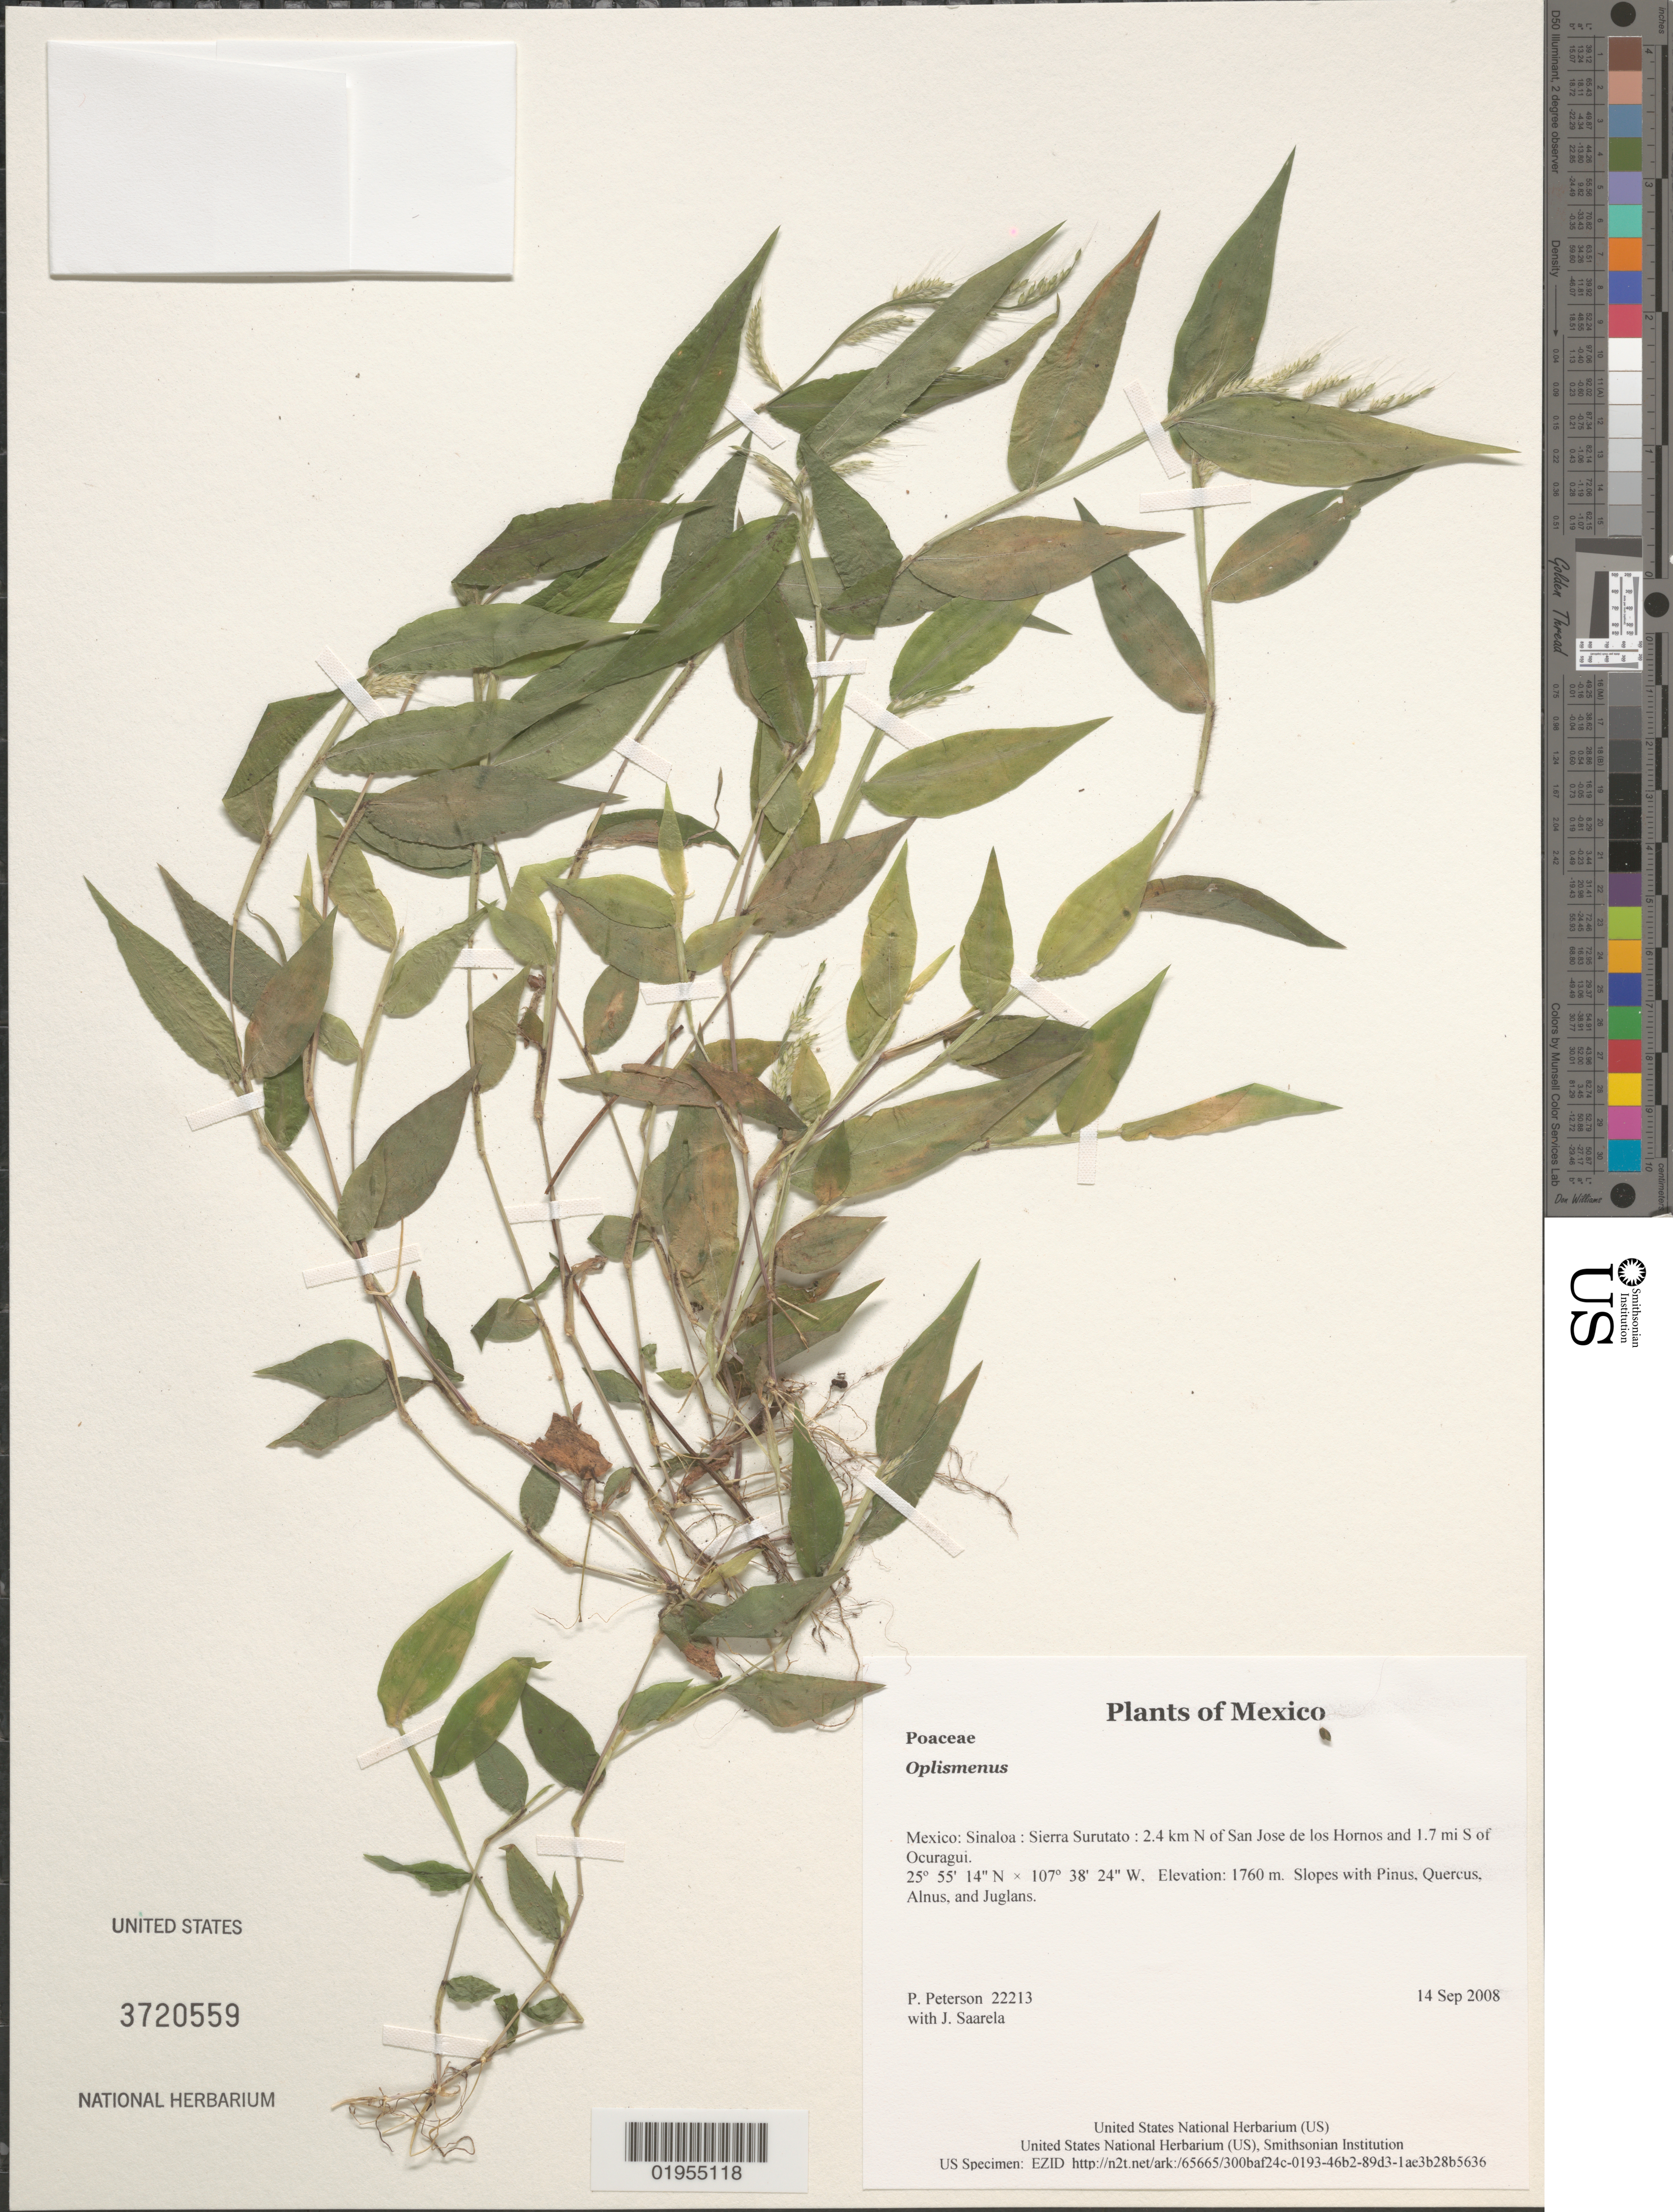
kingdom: Plantae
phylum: Tracheophyta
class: Liliopsida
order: Poales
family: Poaceae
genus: Oplismenus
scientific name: Oplismenus sp.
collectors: P. M. Peterson & J. Saarela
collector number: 22213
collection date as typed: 14 Sep 2008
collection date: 2008-09-14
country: Mexico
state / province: Sinaloa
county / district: Sierra Surutato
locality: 2.4 km N of San Jose de los Hornos and 1.7 mi S of Ocuragui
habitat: Slopes with Pinus, Quercus, Alnus, and Juglans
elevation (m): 1760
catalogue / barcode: US 3720559